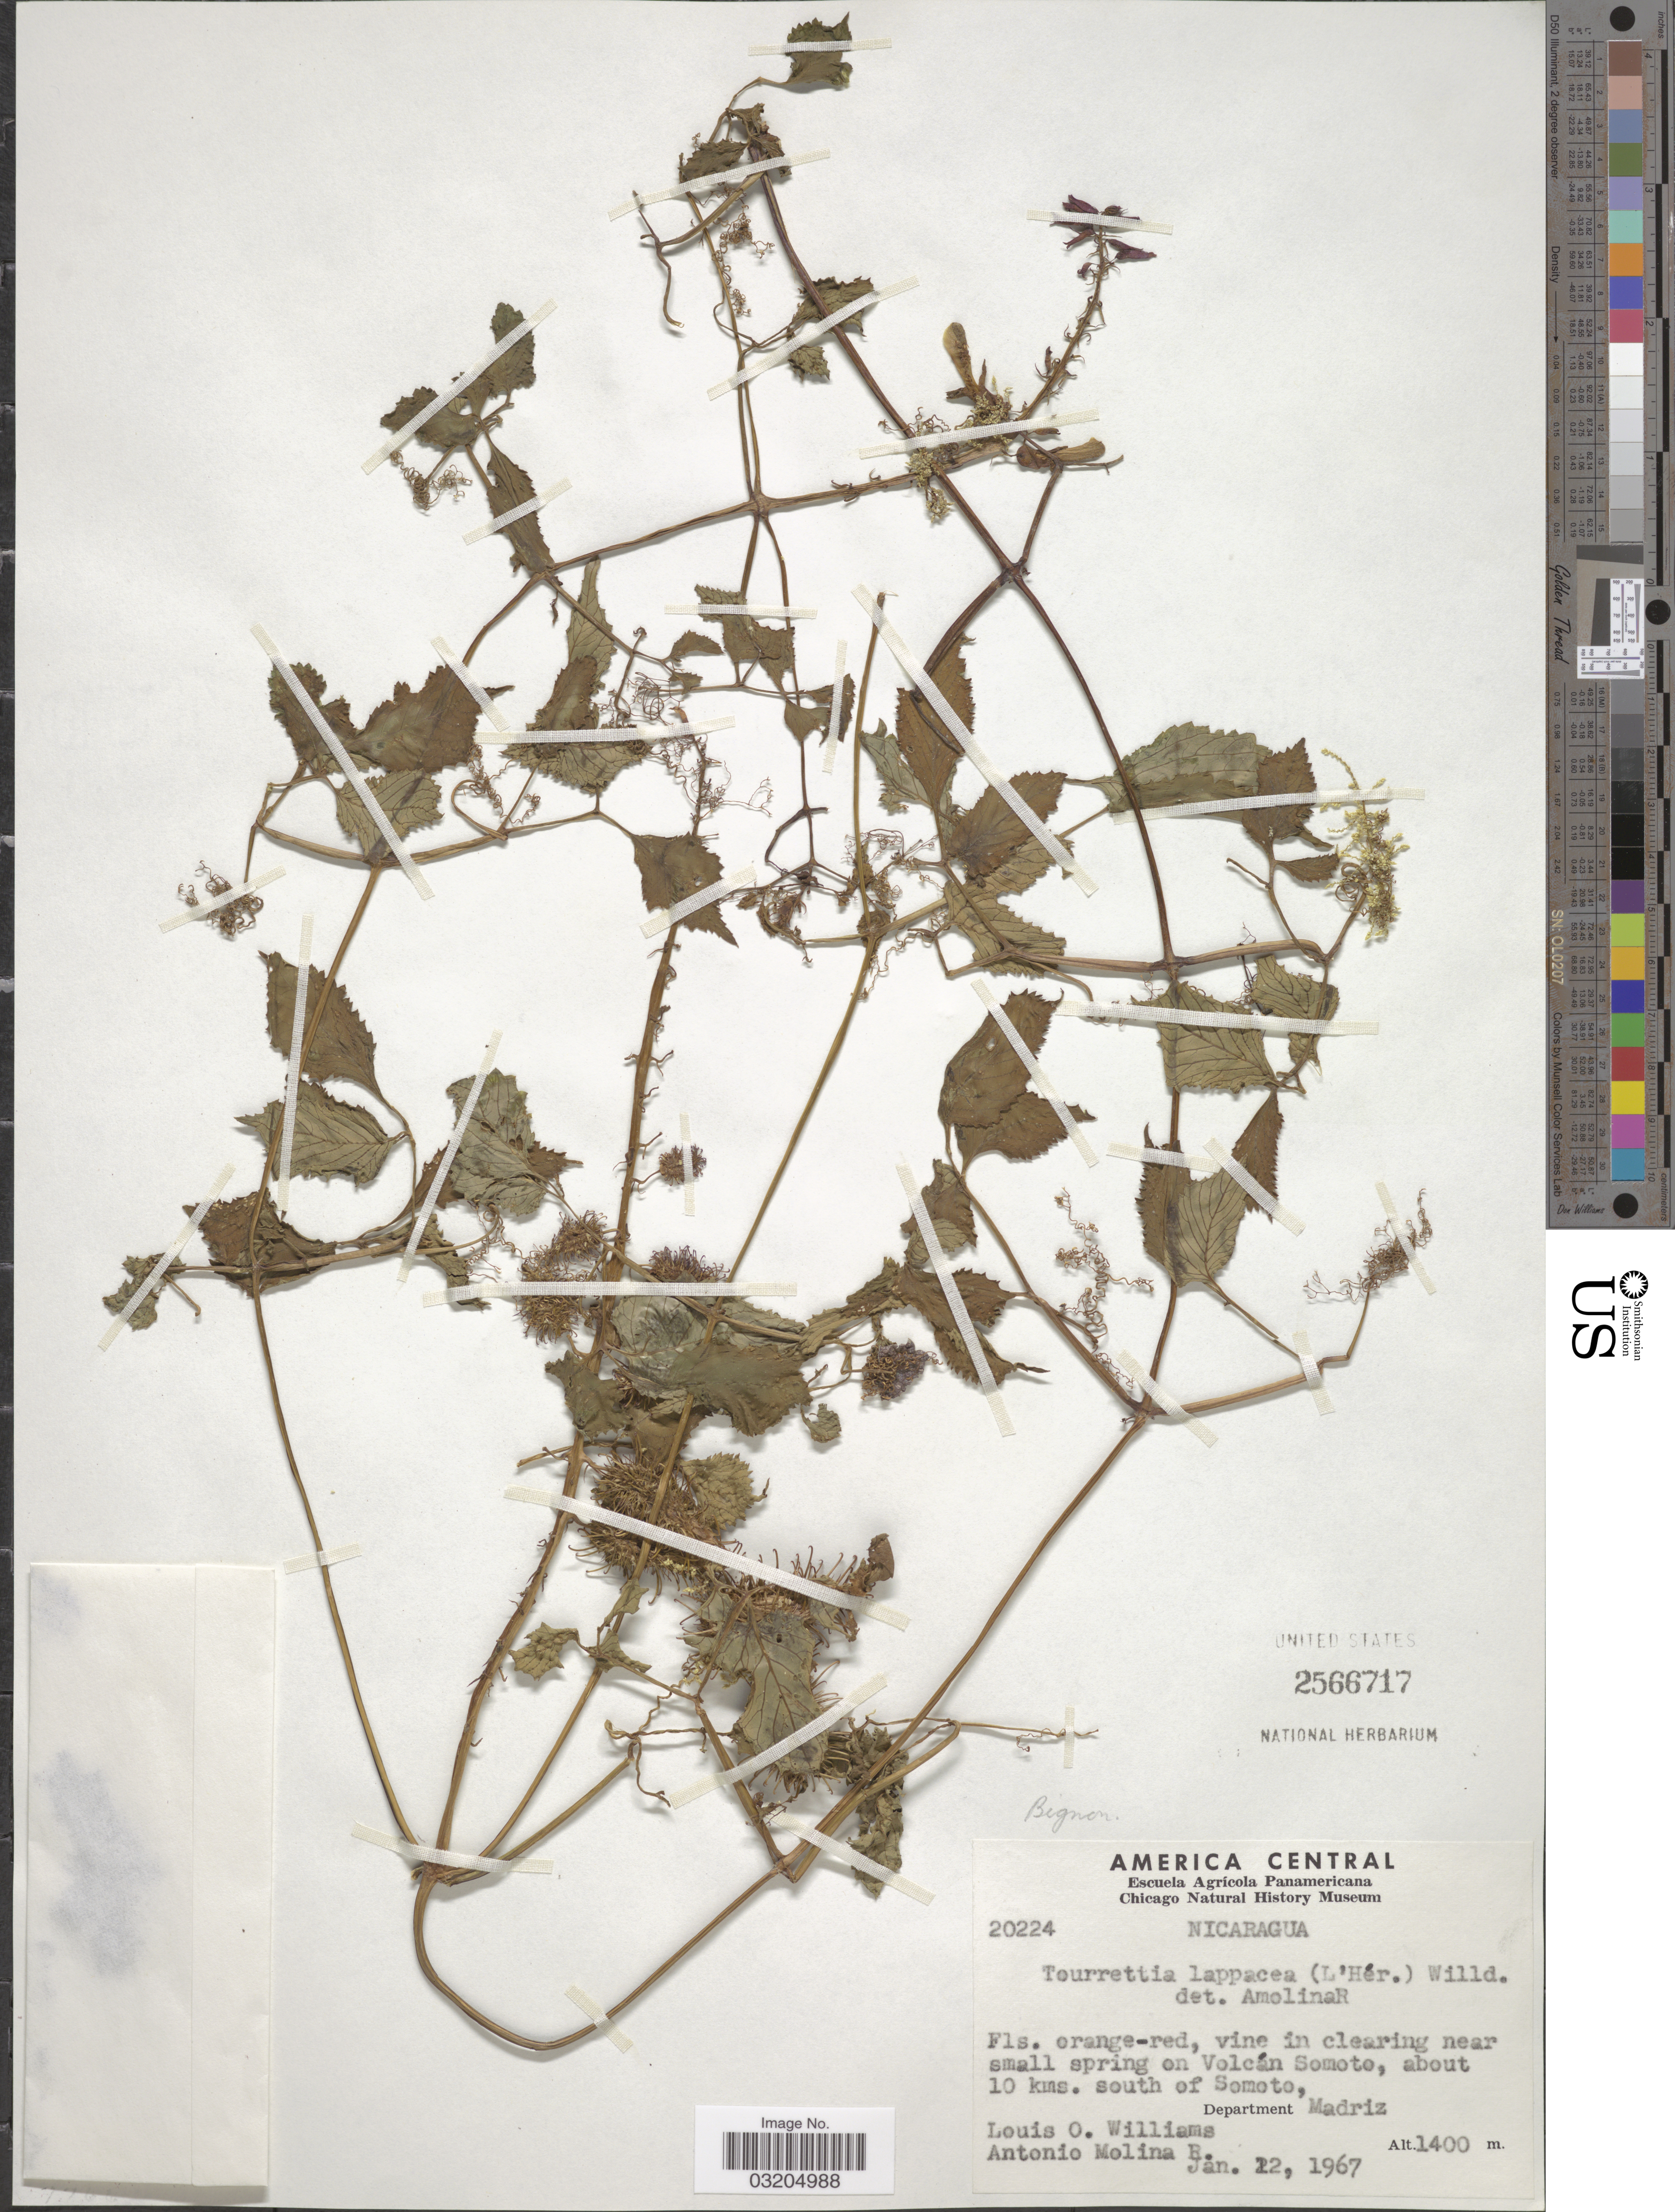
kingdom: Plantae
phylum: Tracheophyta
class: Magnoliopsida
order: Lamiales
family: Bignoniaceae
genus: Tourrettia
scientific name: Tourrettia lappacea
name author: (L'Hér.) Willd.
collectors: L. O. Williams & A. Molina R.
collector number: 20224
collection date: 1967-01-12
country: Nicaragua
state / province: Madriz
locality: Vine in clearing near small spring on Volcán Somoto, about 10 kms. south of Somoto, Department Madriz.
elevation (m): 1400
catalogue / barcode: US 2566717